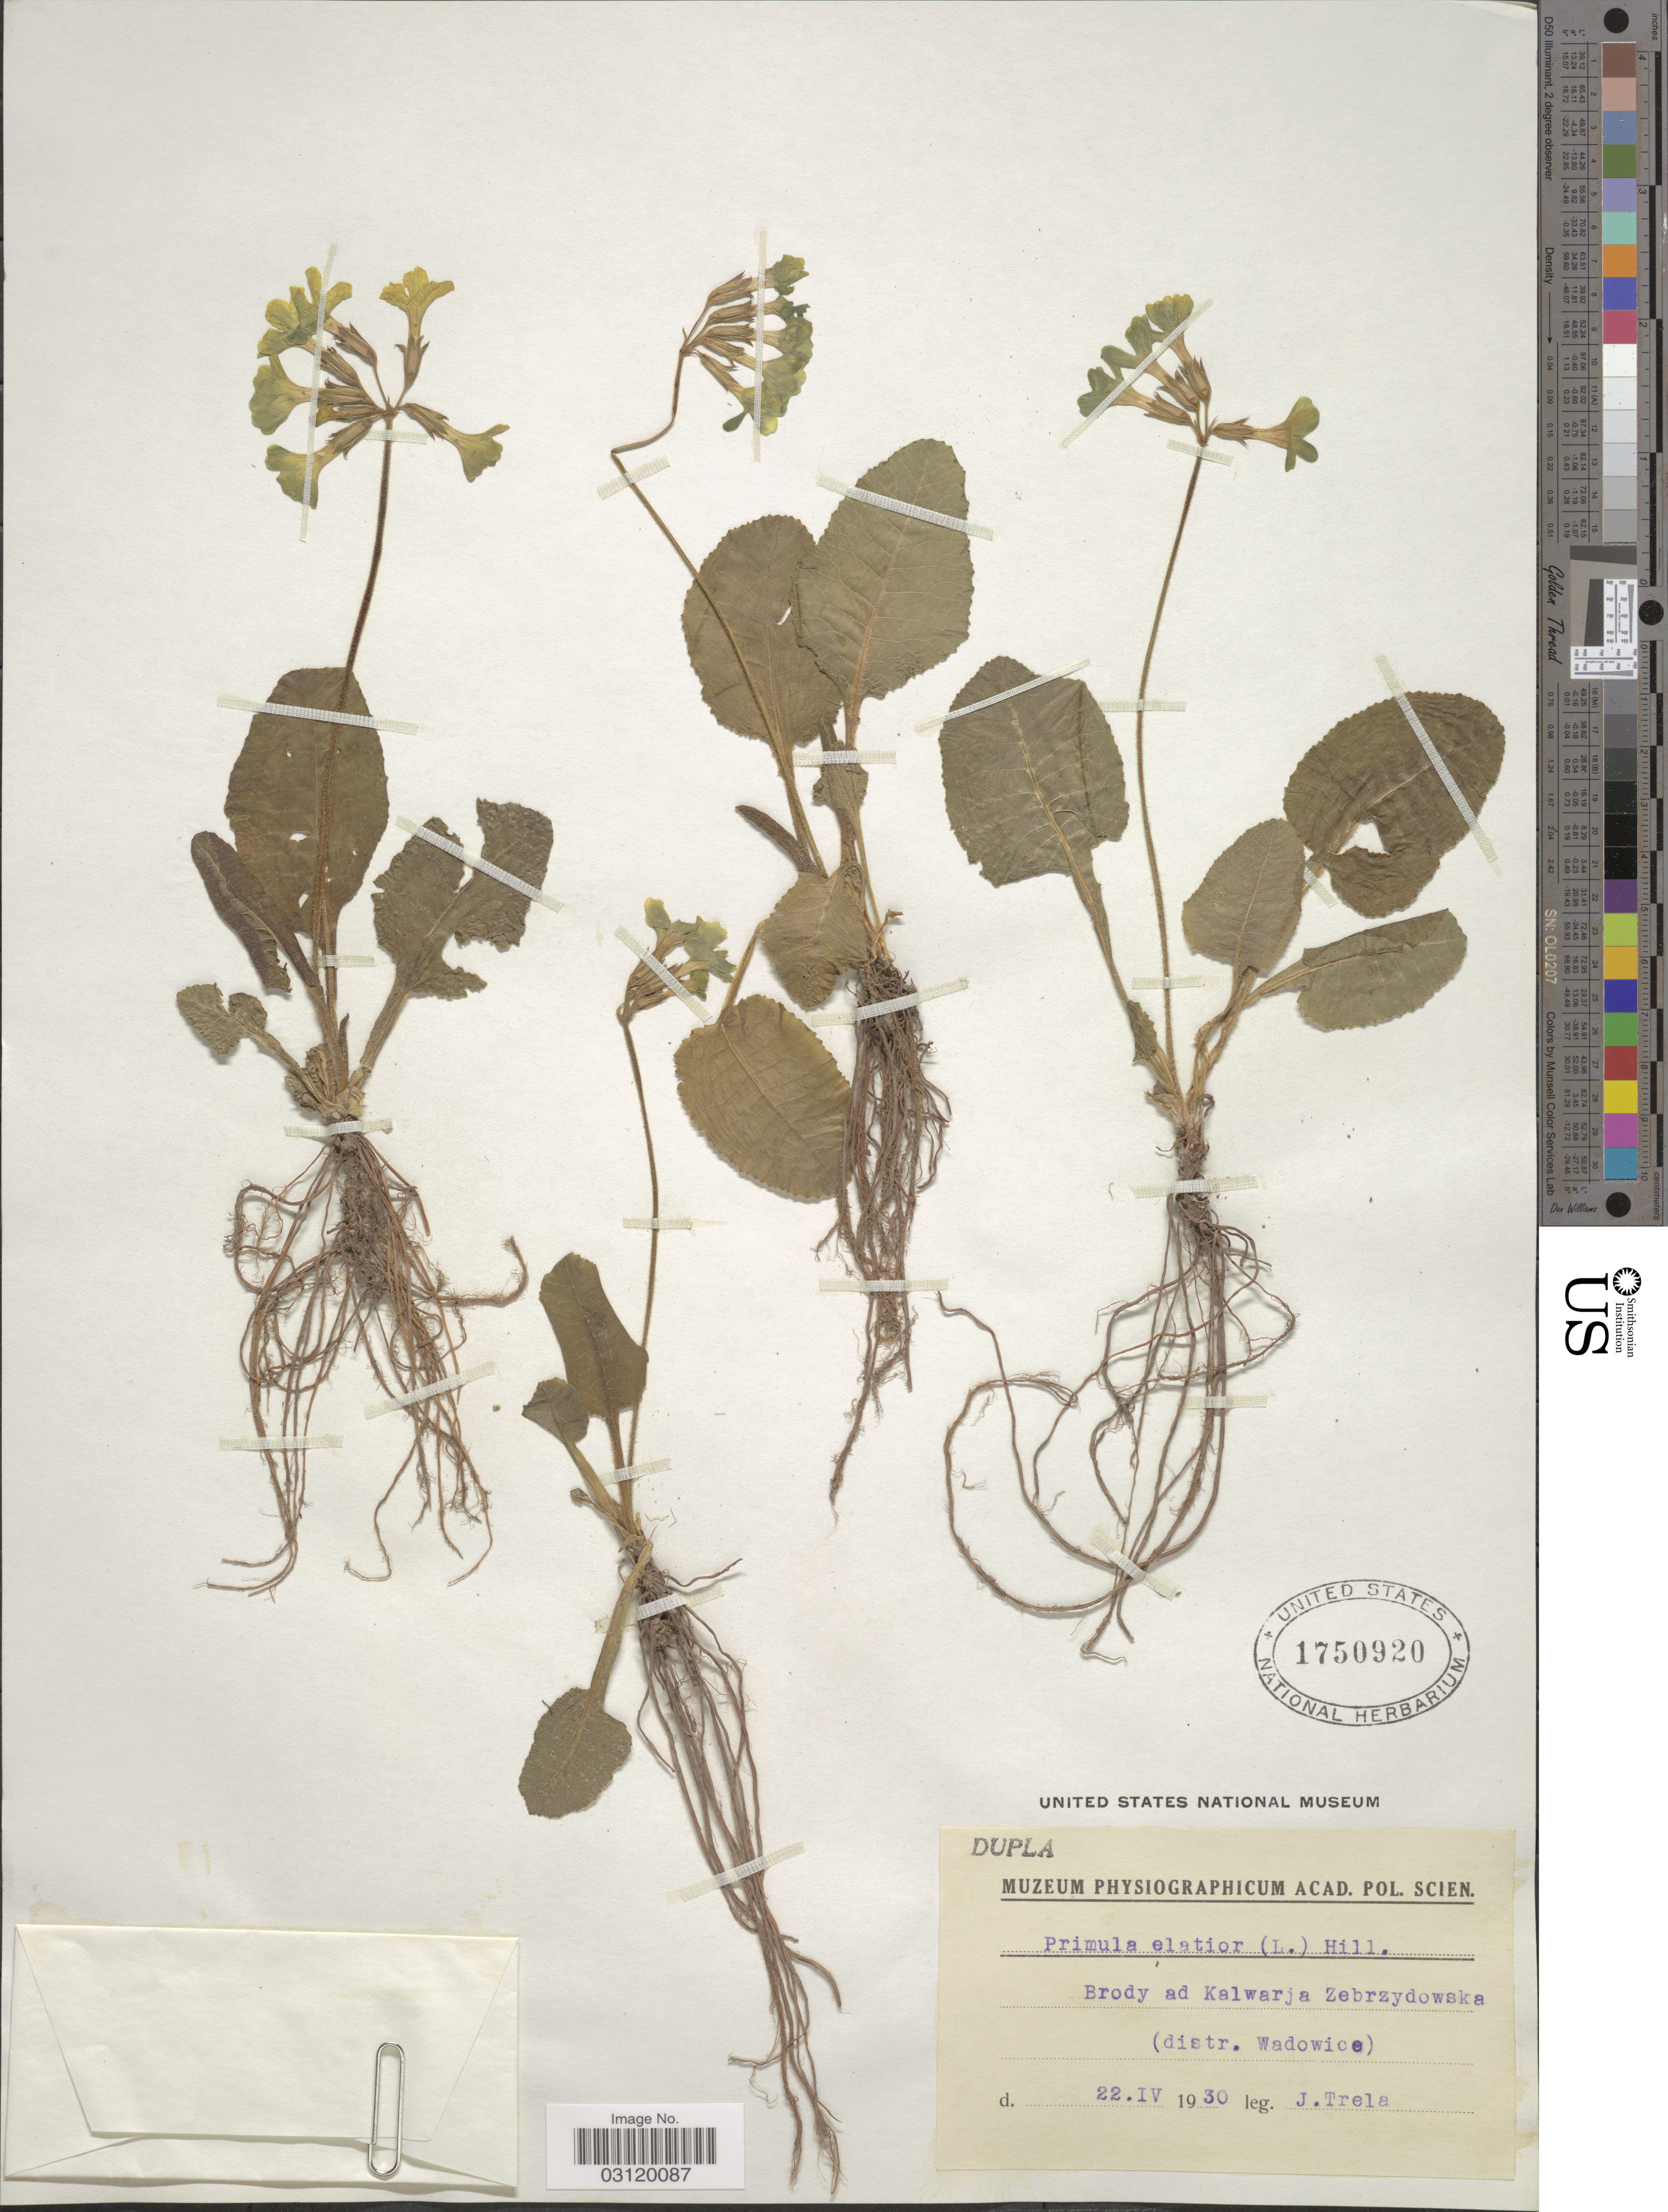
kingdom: Plantae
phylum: Tracheophyta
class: Magnoliopsida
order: Ericales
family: Primulaceae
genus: Primula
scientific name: Primula elatior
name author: (L.) Hill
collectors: J. Trela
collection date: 1930-04-22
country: Poland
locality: Brody ad Kalwarja Zebrzydowska (distr. Wadowice).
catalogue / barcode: US 1750920